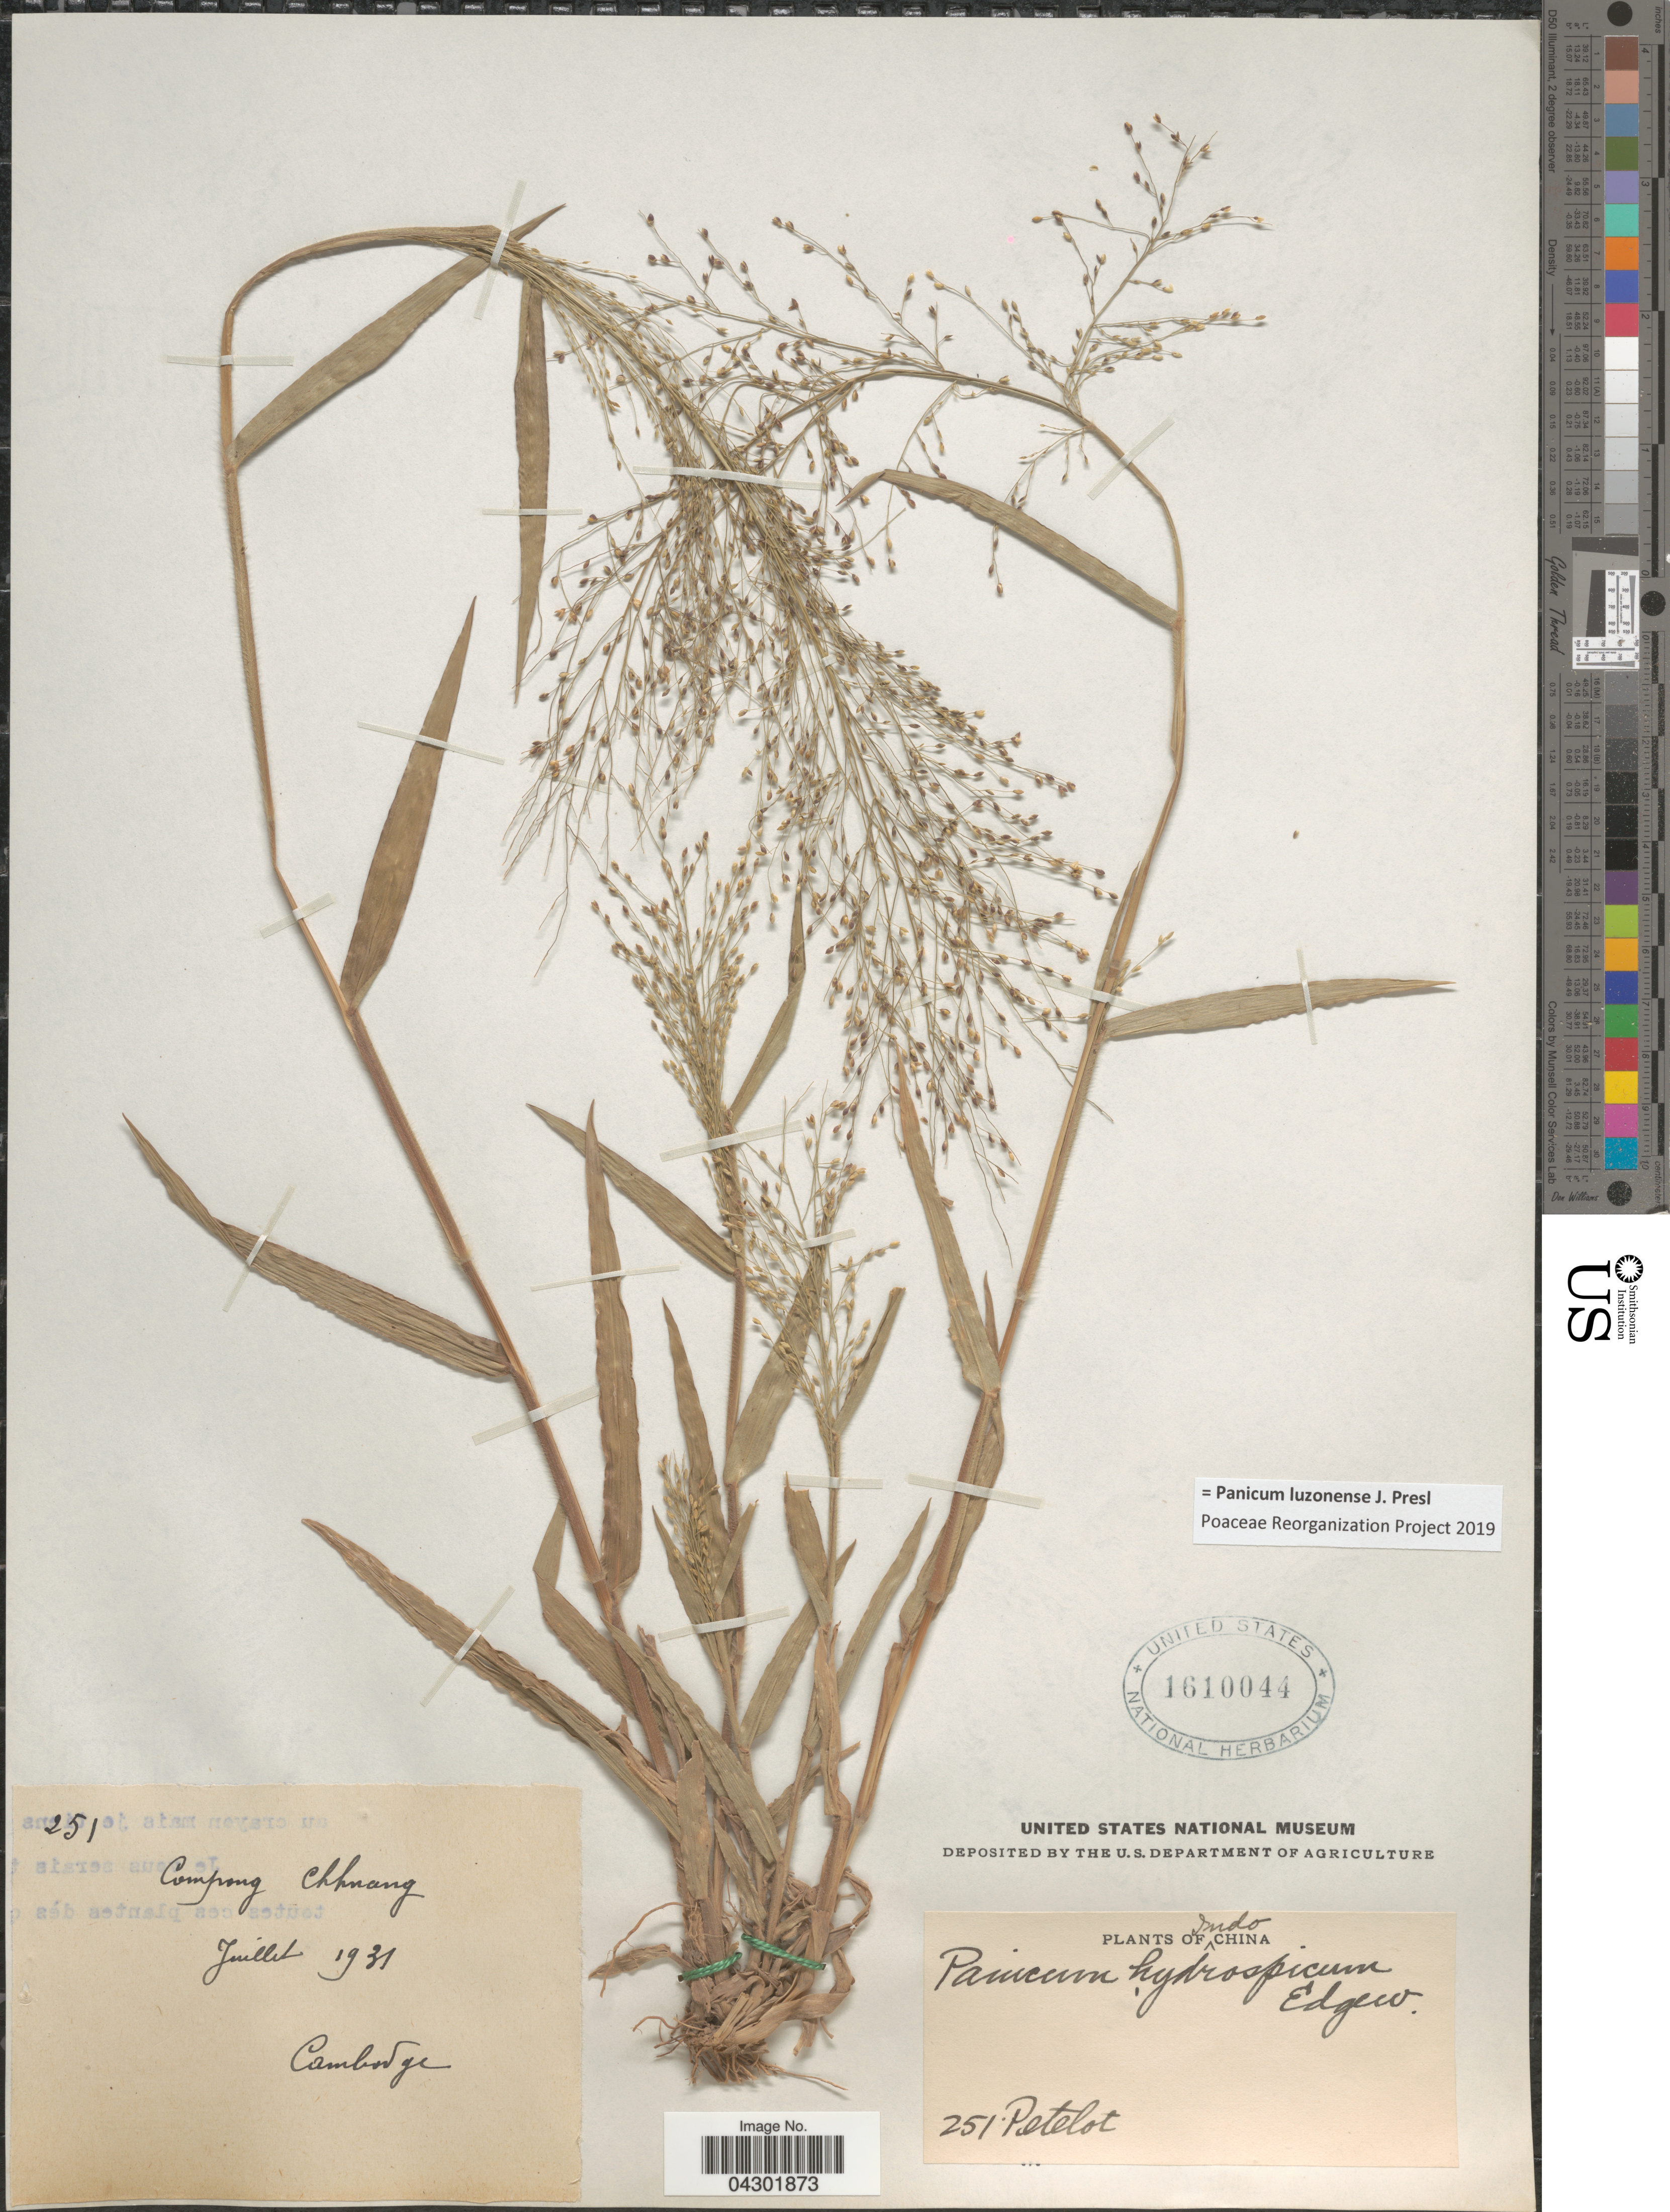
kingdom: Plantae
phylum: Tracheophyta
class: Liliopsida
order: Poales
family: Poaceae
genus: Panicum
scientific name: Panicum luzonense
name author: J. Presl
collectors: Pételot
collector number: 251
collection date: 1931-07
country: Vietnam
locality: Indo China. Campong Chhnang.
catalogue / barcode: US 1610044